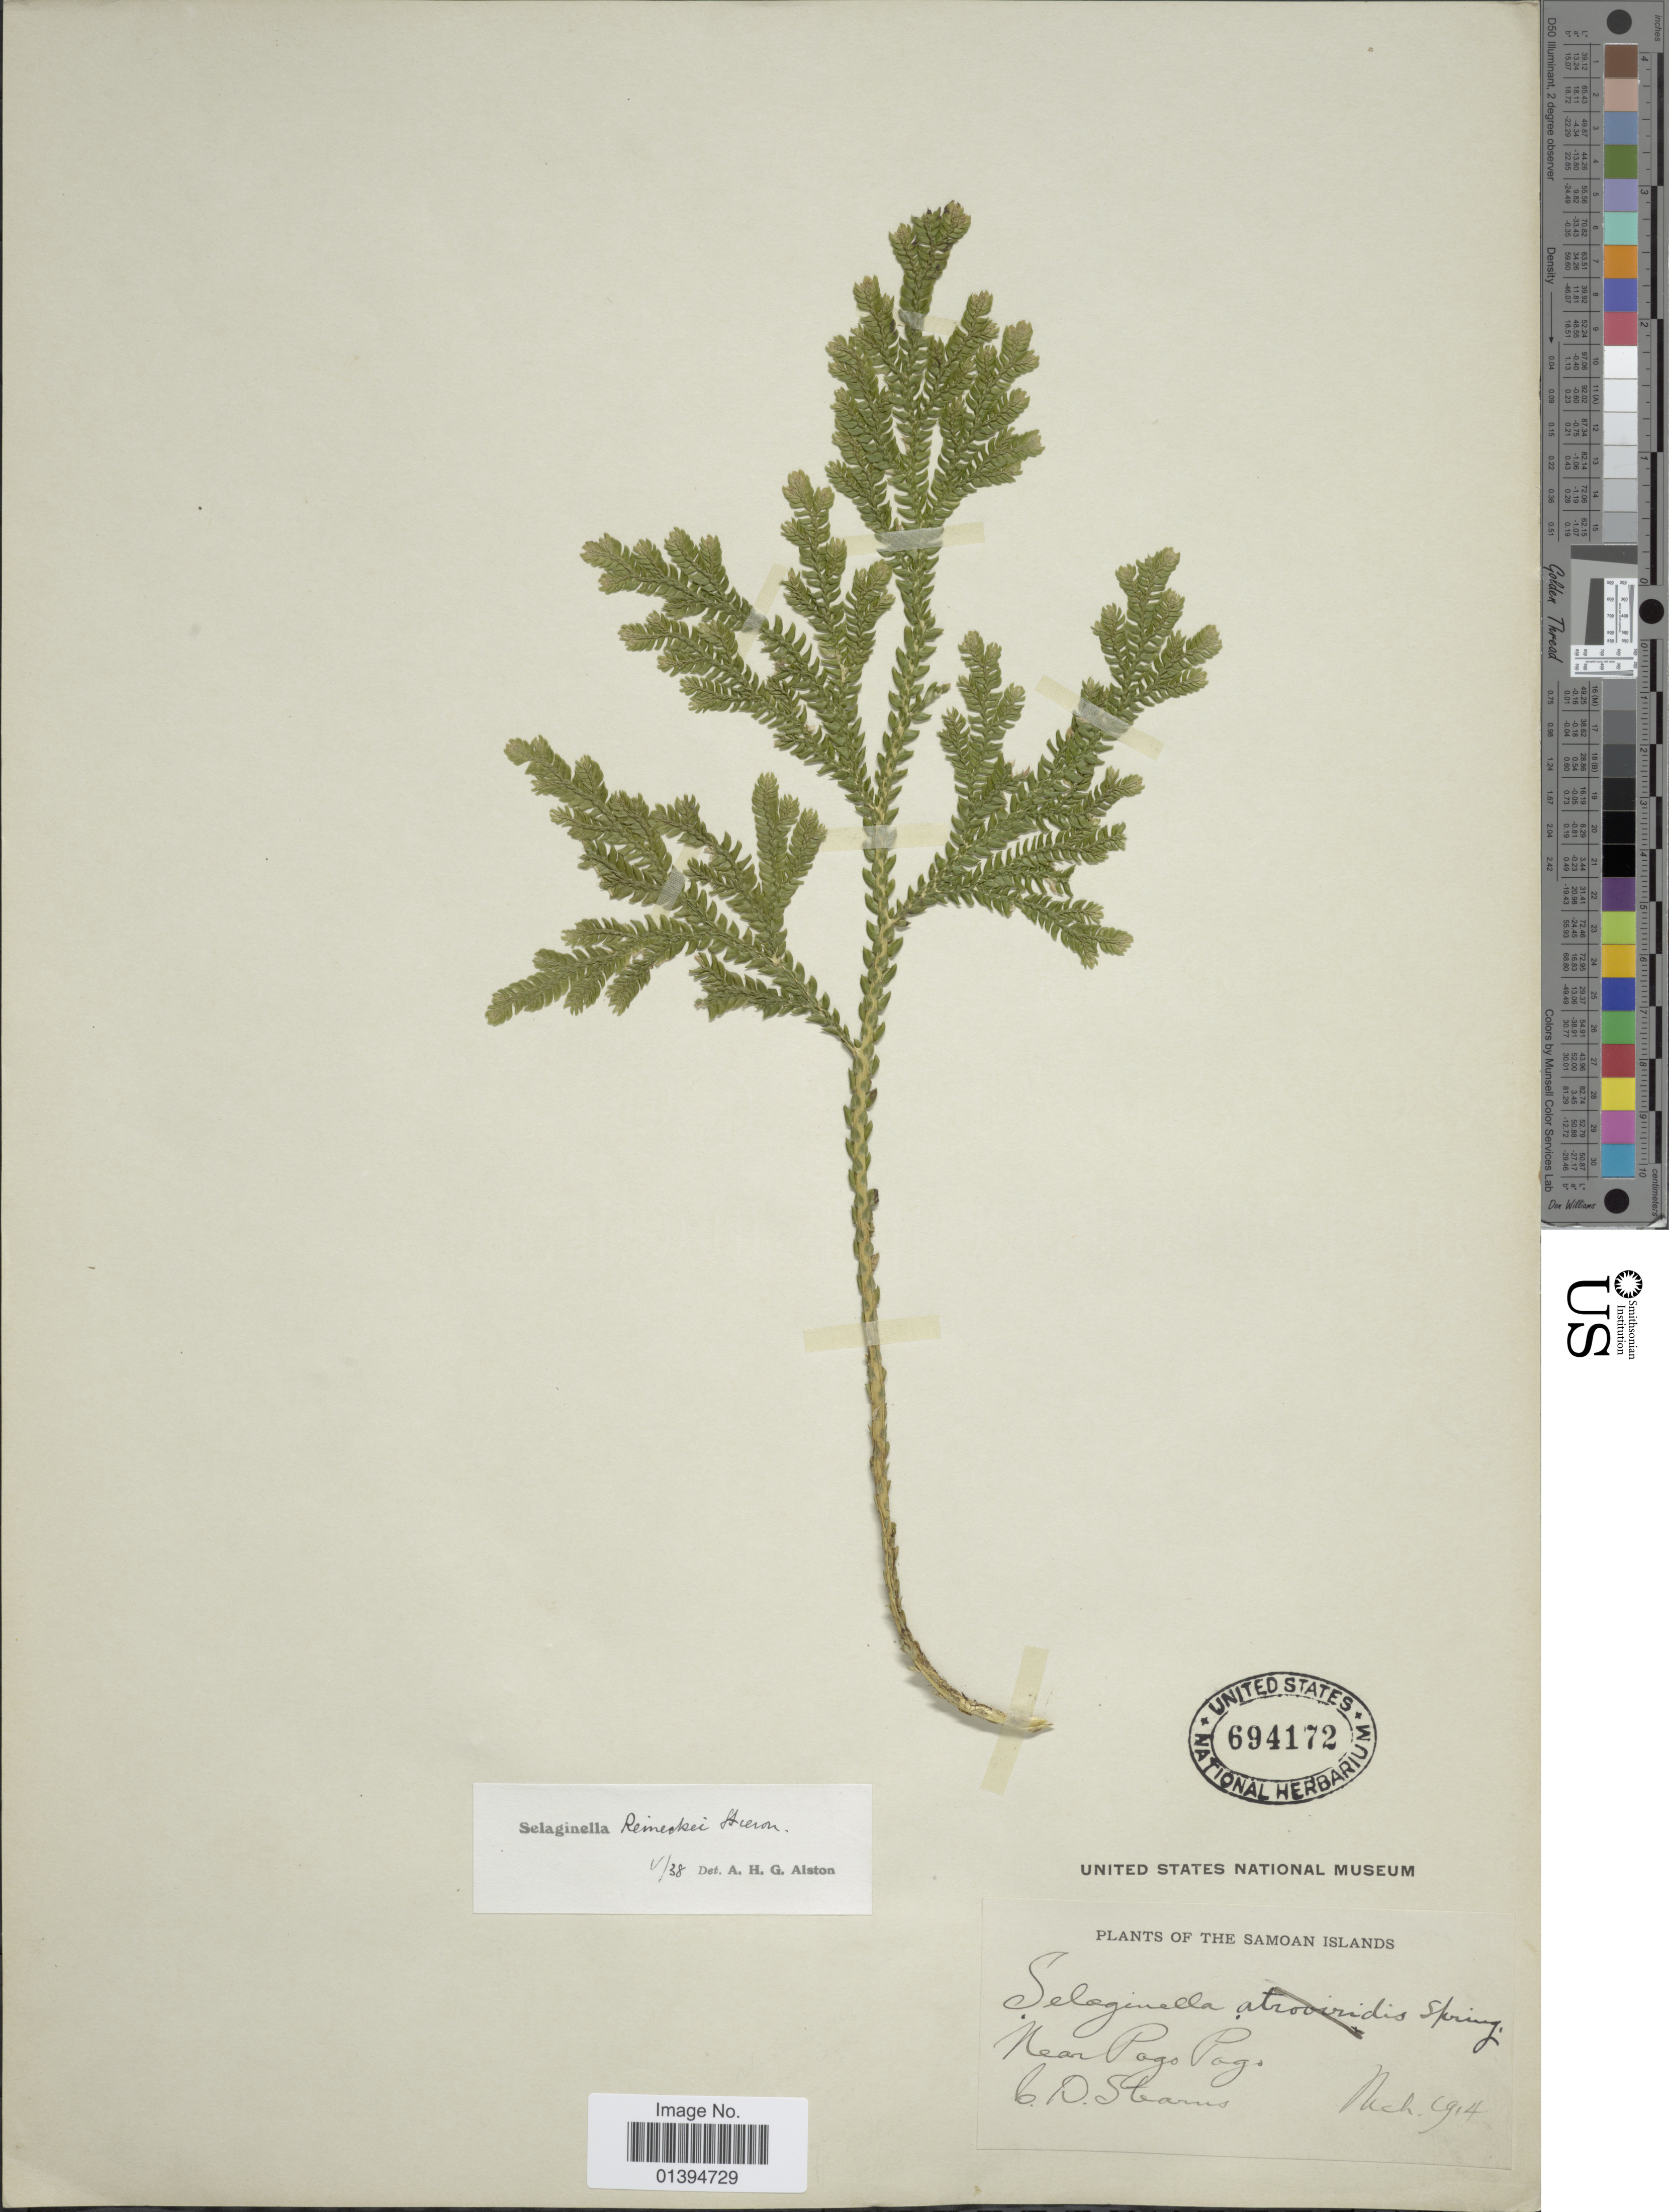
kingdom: Plantae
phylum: Tracheophyta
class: Lycopodiopsida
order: Selaginellales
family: Selaginellaceae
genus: Selaginella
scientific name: Selaginella reineckei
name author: Hieron.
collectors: C. Stearns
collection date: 1914-03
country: Samoa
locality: Samoan Islands, near Pogo Pag [interpreted]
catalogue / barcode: US 694172